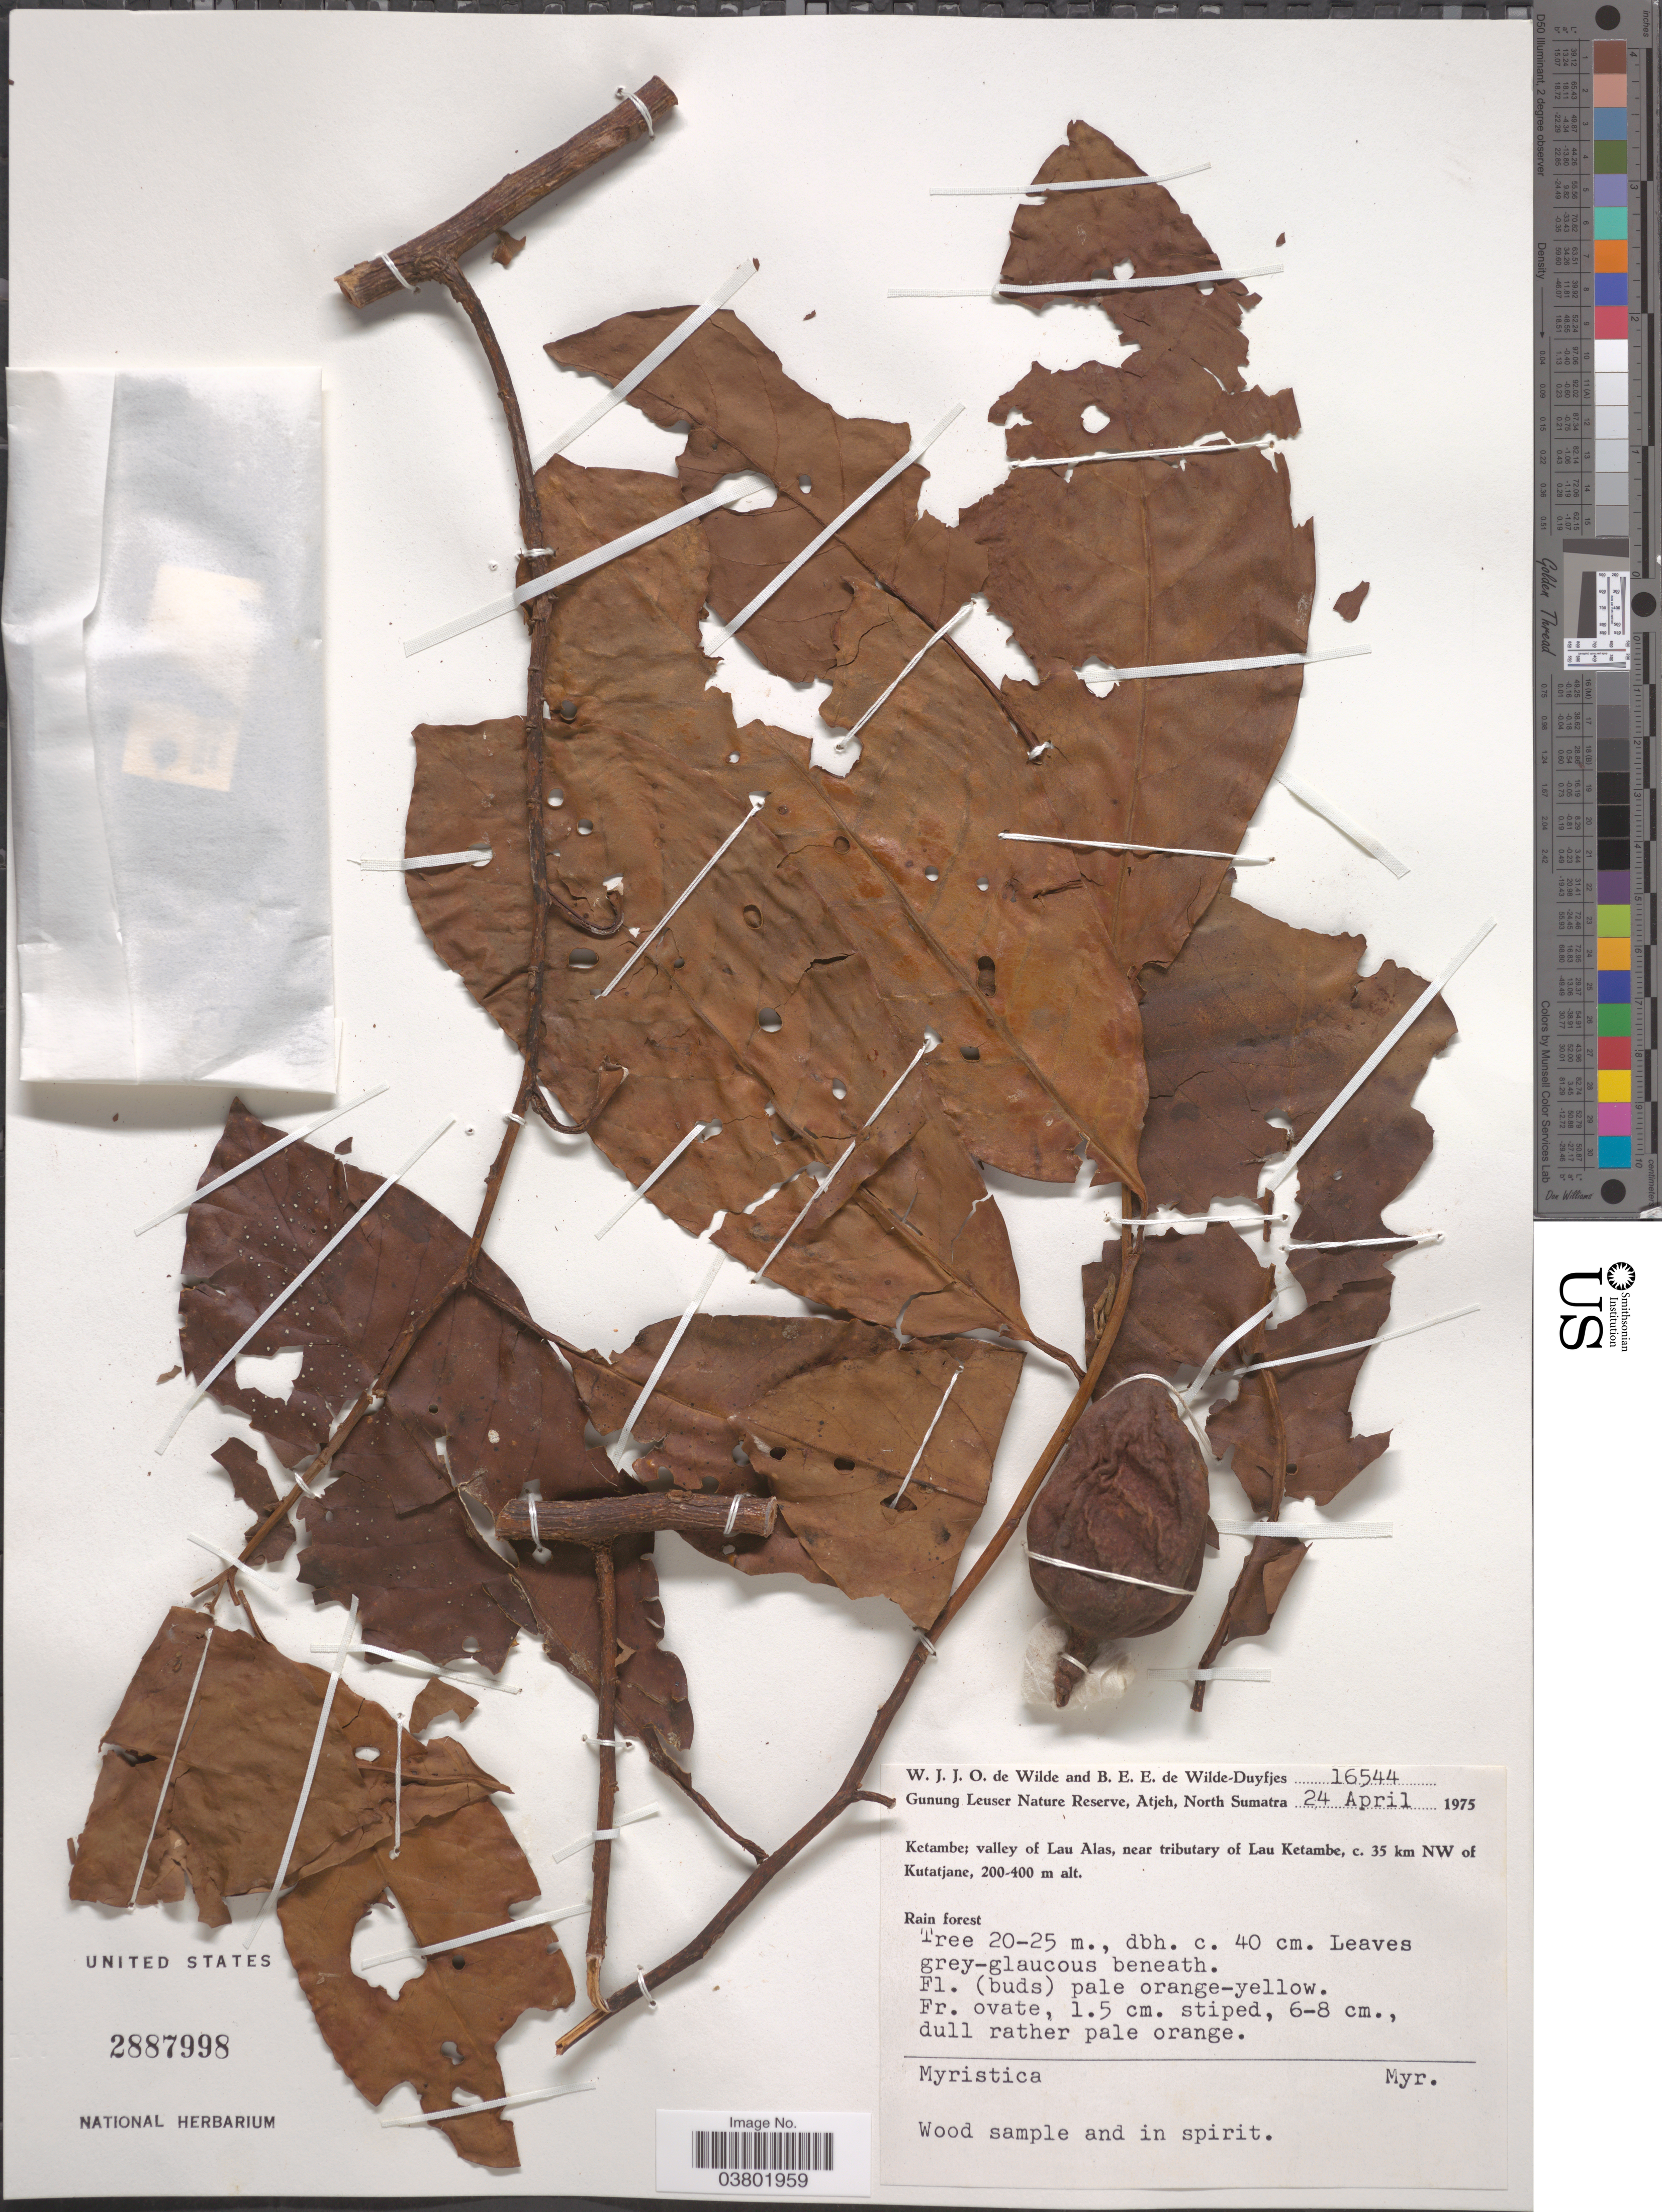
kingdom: Plantae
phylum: Tracheophyta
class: Magnoliopsida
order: Magnoliales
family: Myristicaceae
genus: Myristica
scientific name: Myristica sp.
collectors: W. J. de Wilde & B. E. de Wilde-Duyfjes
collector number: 16544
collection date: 1975-04-24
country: Indonesia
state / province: Sumatra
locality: Gunung Leuser Nature Reserve, Atjeh, North Sumatra. Ketambe; valley of Lau Alas, near tributary of Lau Ketambe, c. 35 km NW of Kutatjane.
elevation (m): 200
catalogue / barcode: US 2887998